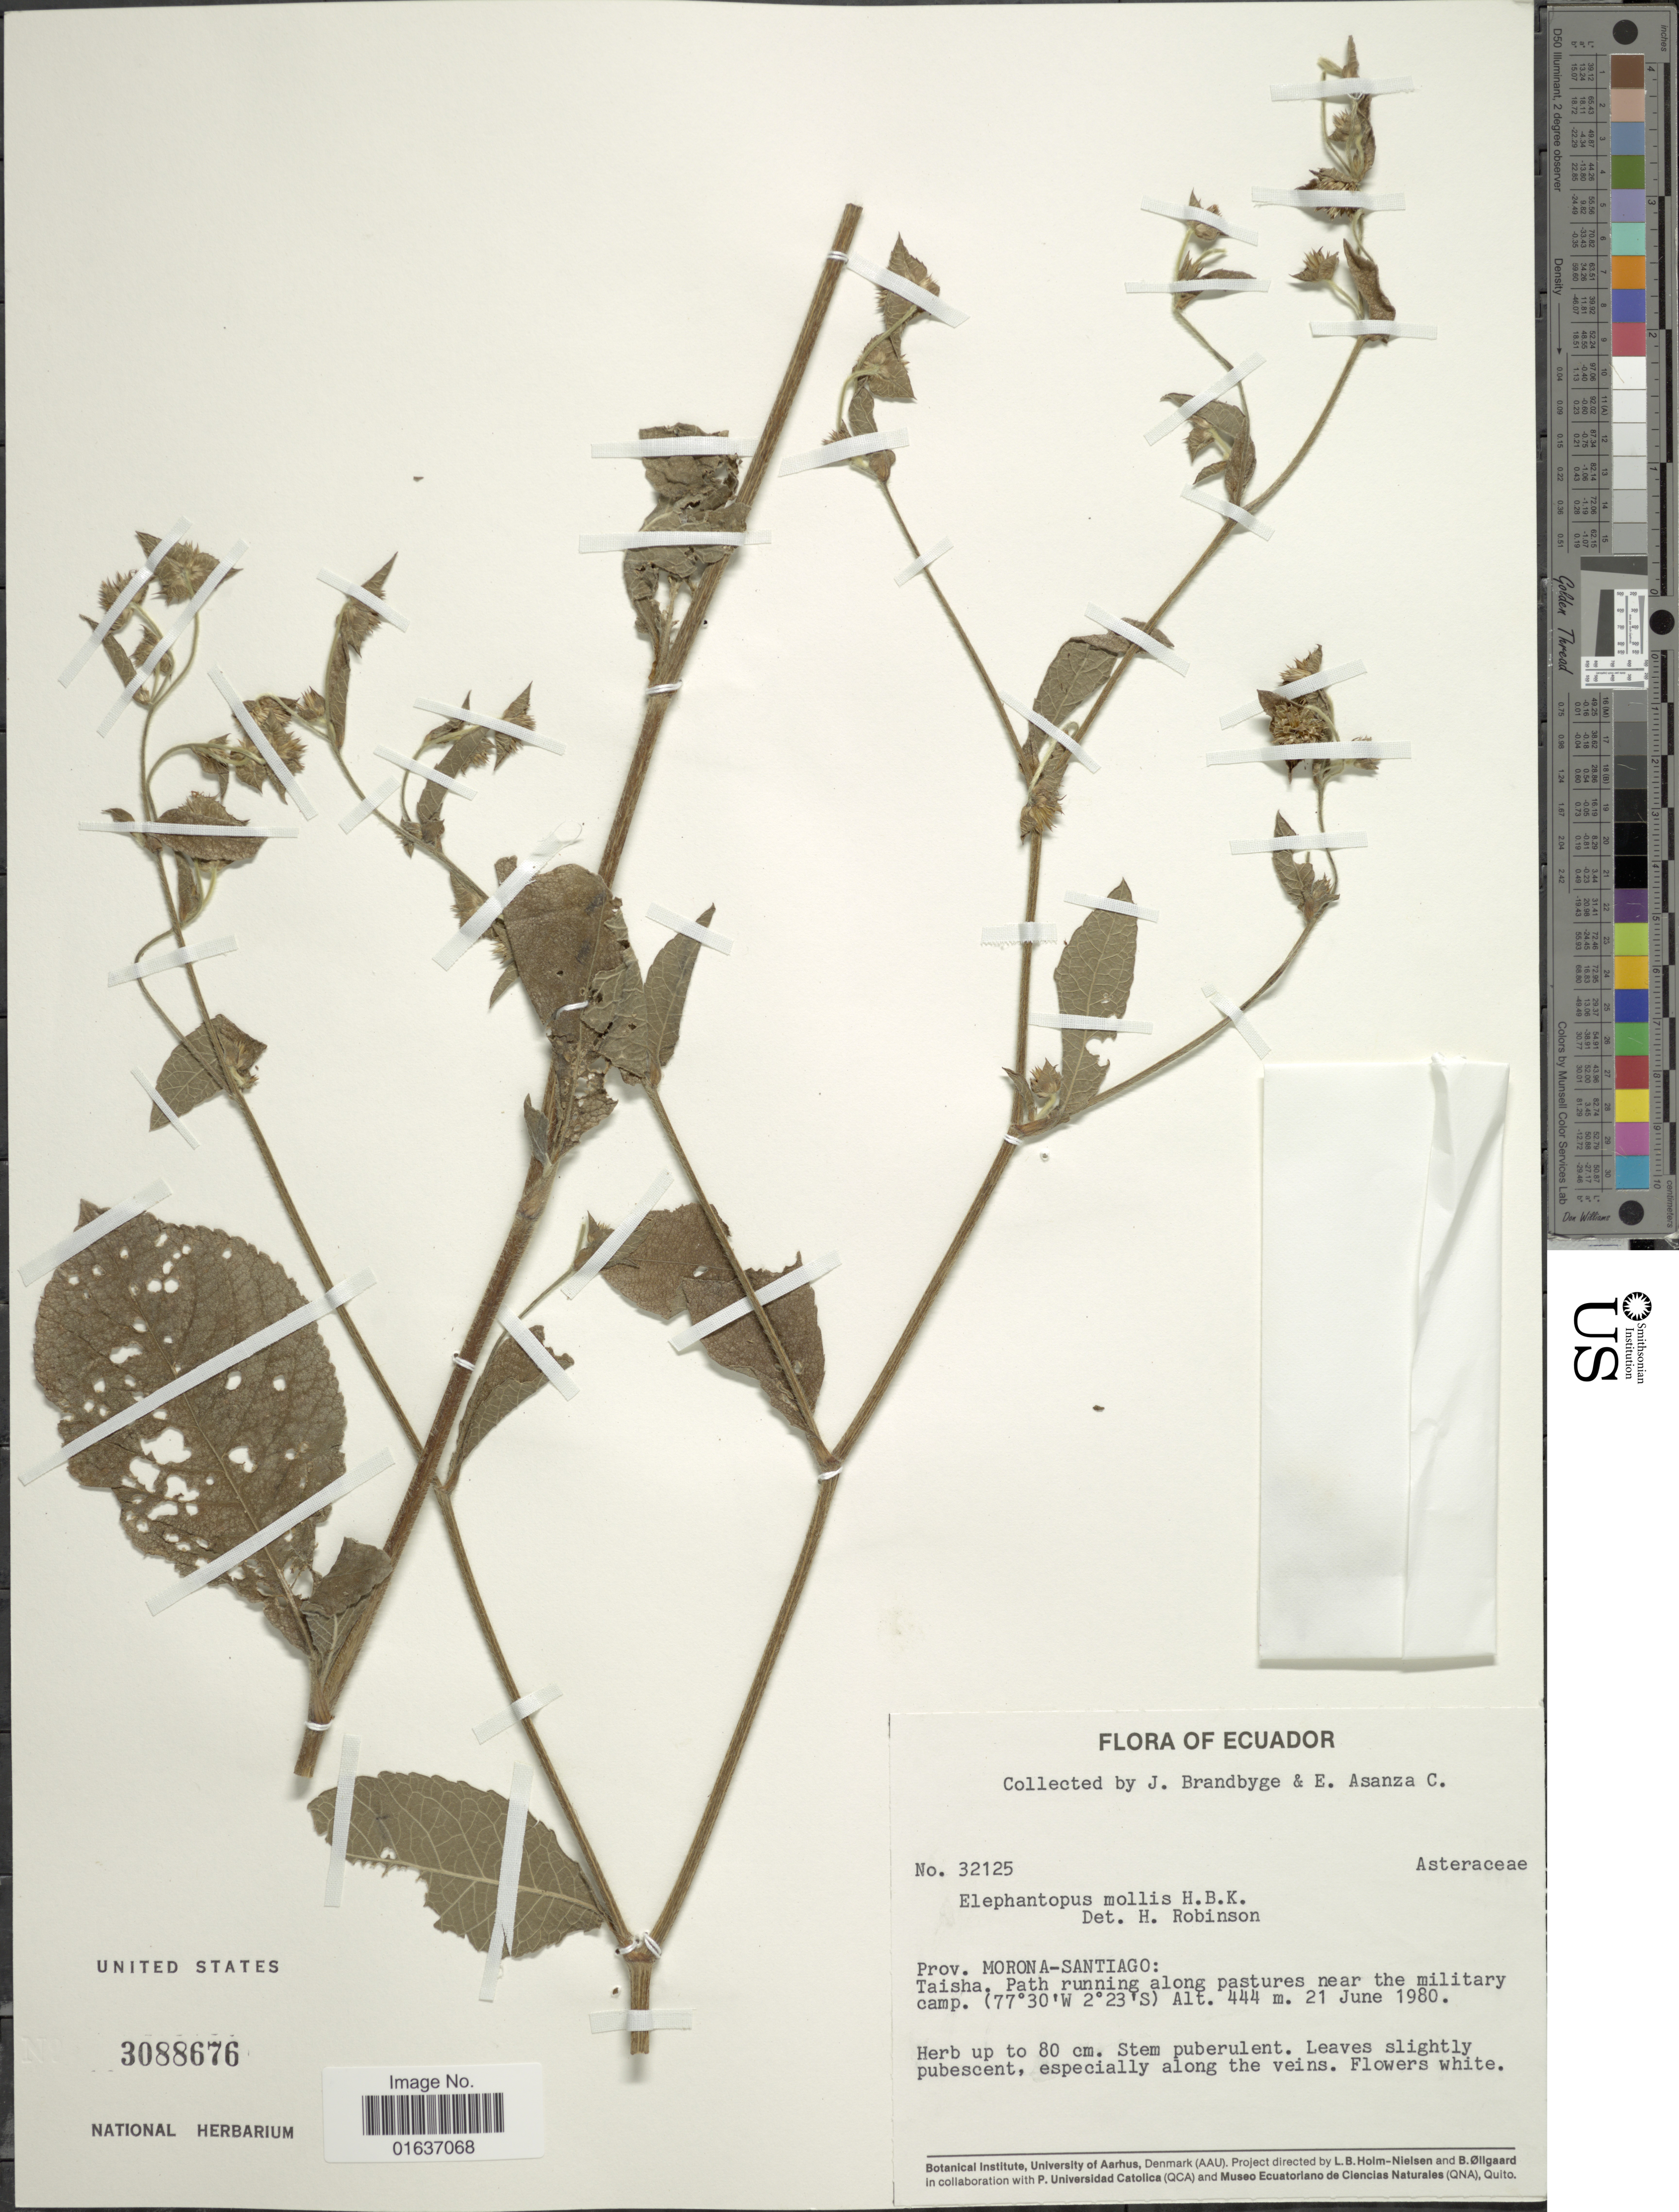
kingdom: Plantae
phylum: Tracheophyta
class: Magnoliopsida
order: Asterales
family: Asteraceae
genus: Elephantopus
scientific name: Elephantopus mollis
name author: Kunth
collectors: J. Brandbyge & E. Asanza C.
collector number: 32125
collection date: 1980-06-21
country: Ecuador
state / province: Morona-Santiago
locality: Taisha, Path running along pastures near the military camp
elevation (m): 444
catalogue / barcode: US 3088676